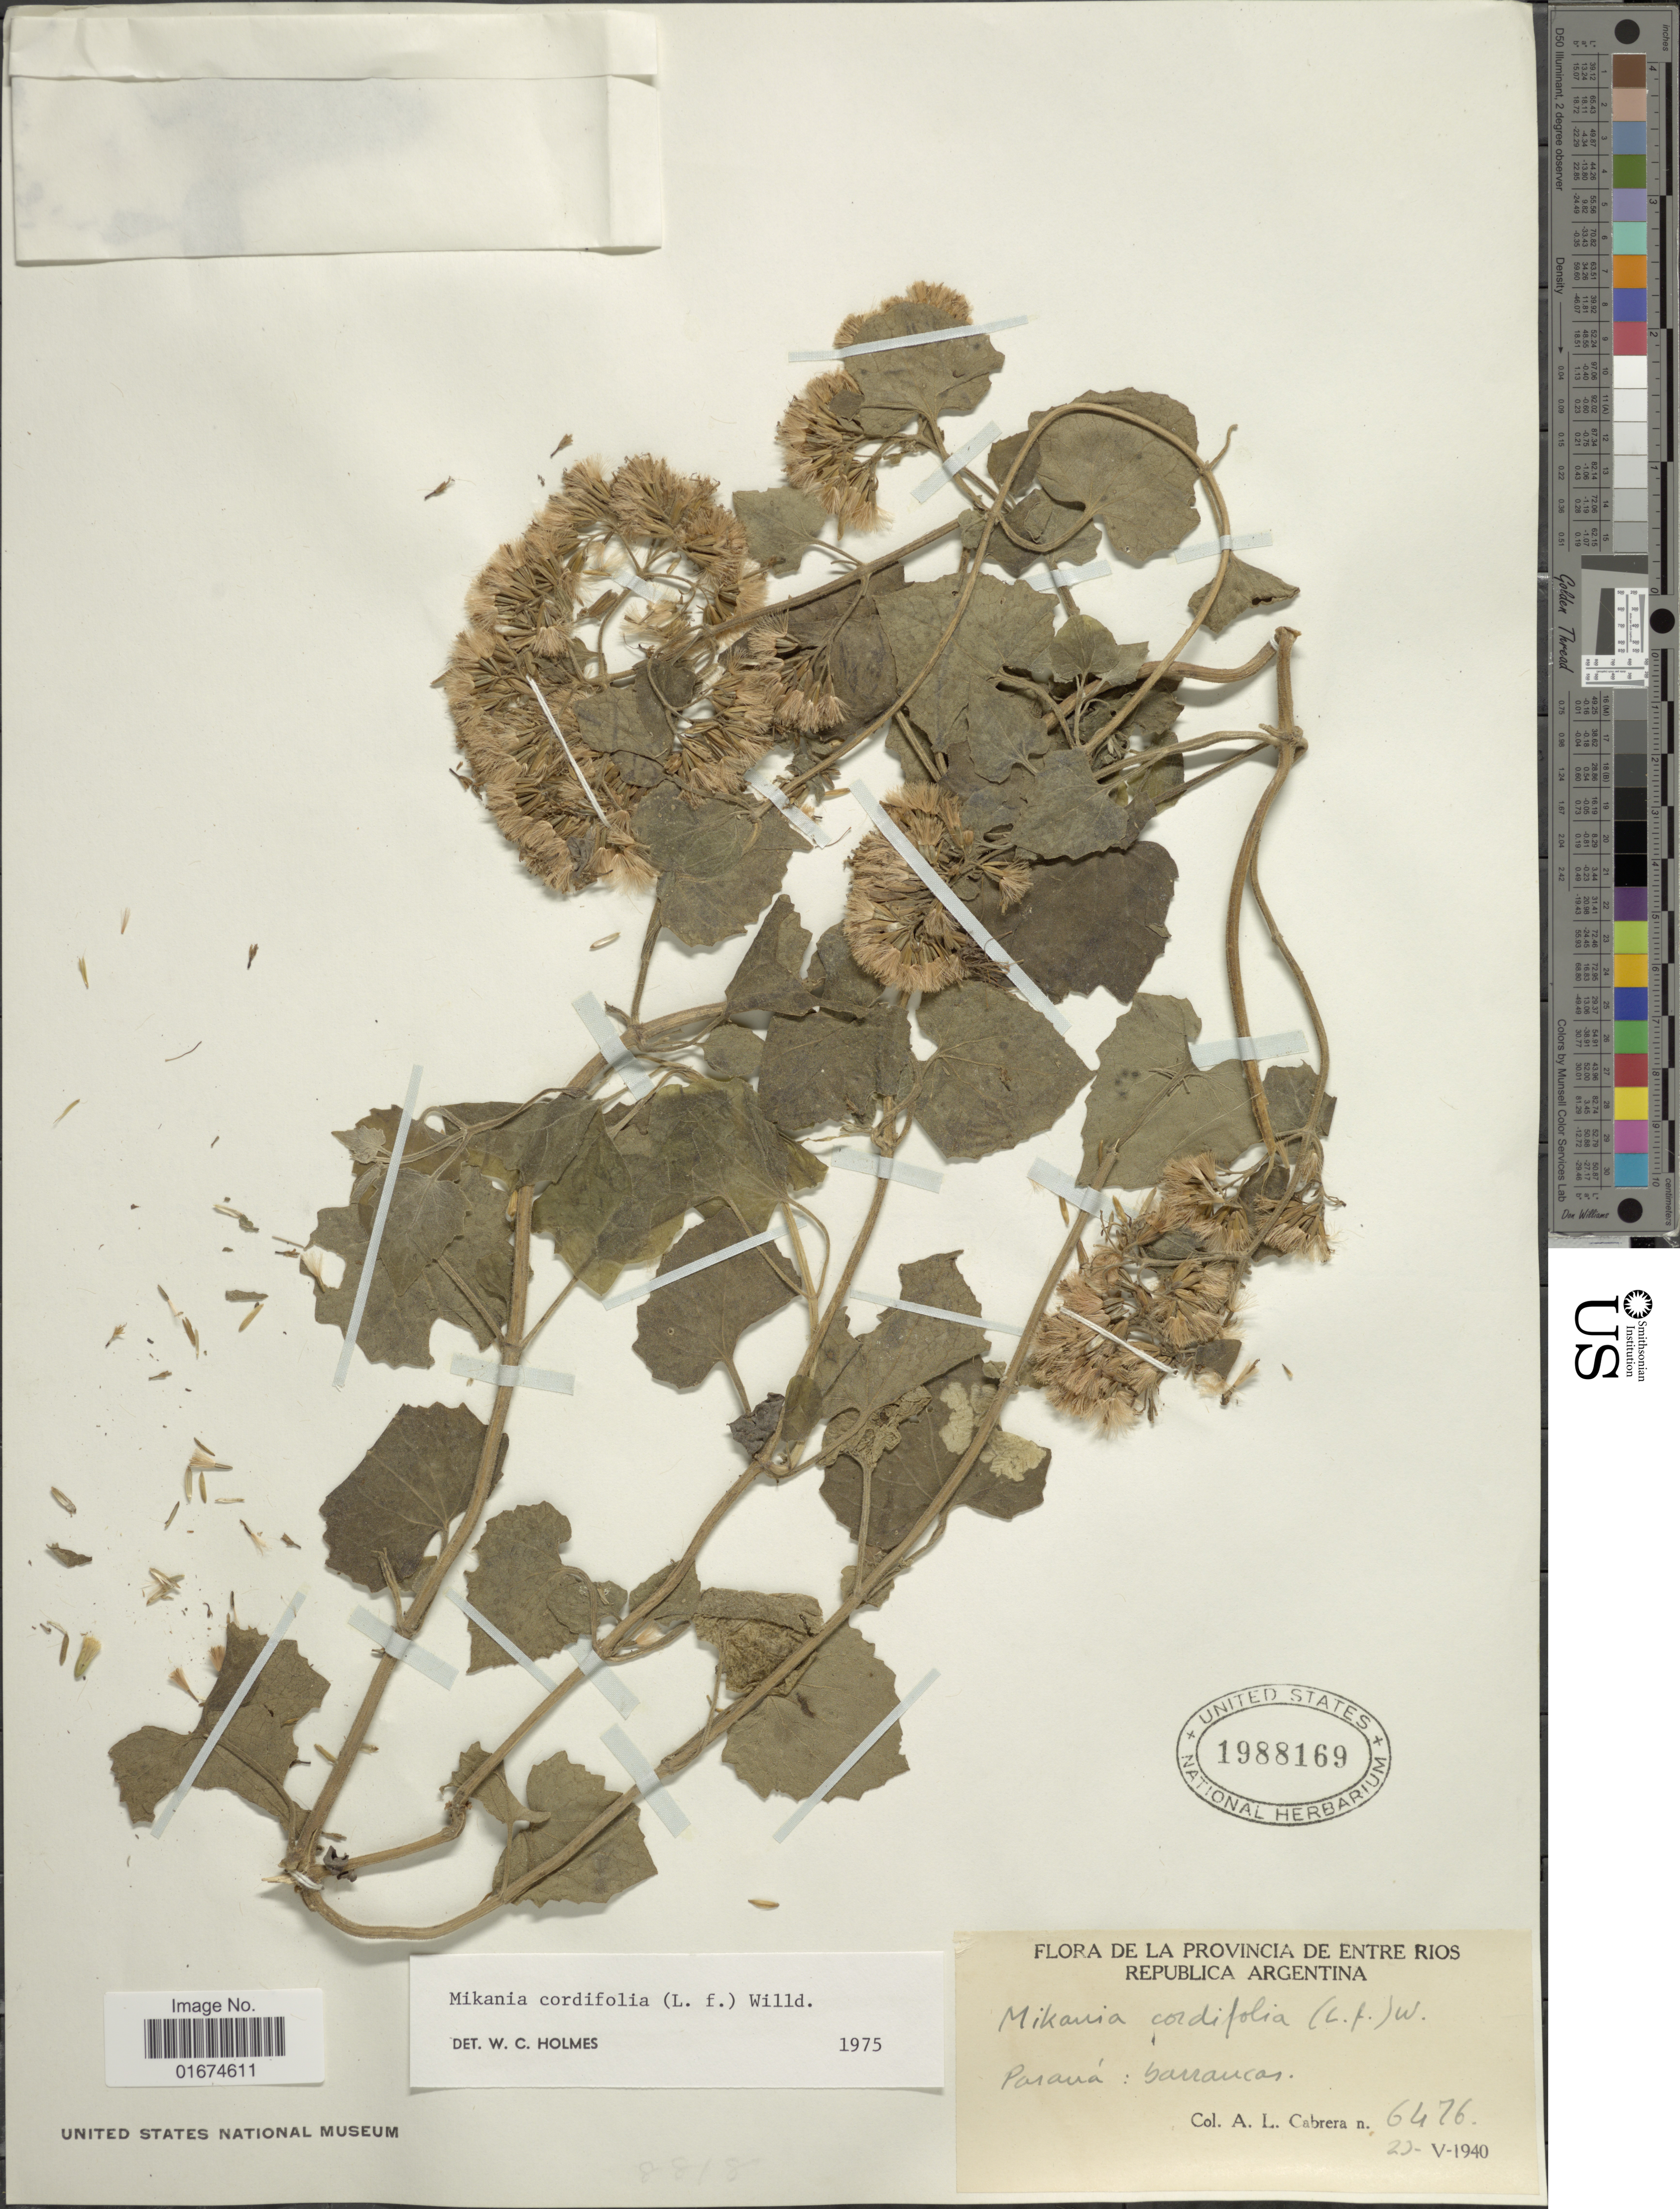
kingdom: Plantae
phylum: Tracheophyta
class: Magnoliopsida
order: Asterales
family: Asteraceae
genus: Mikania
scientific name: Mikania cordifolia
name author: Kunth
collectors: A. L. Cabrera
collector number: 6476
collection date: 1940-05-23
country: Argentina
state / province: Entre Rios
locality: Paraná: barrancas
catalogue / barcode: US 1988169